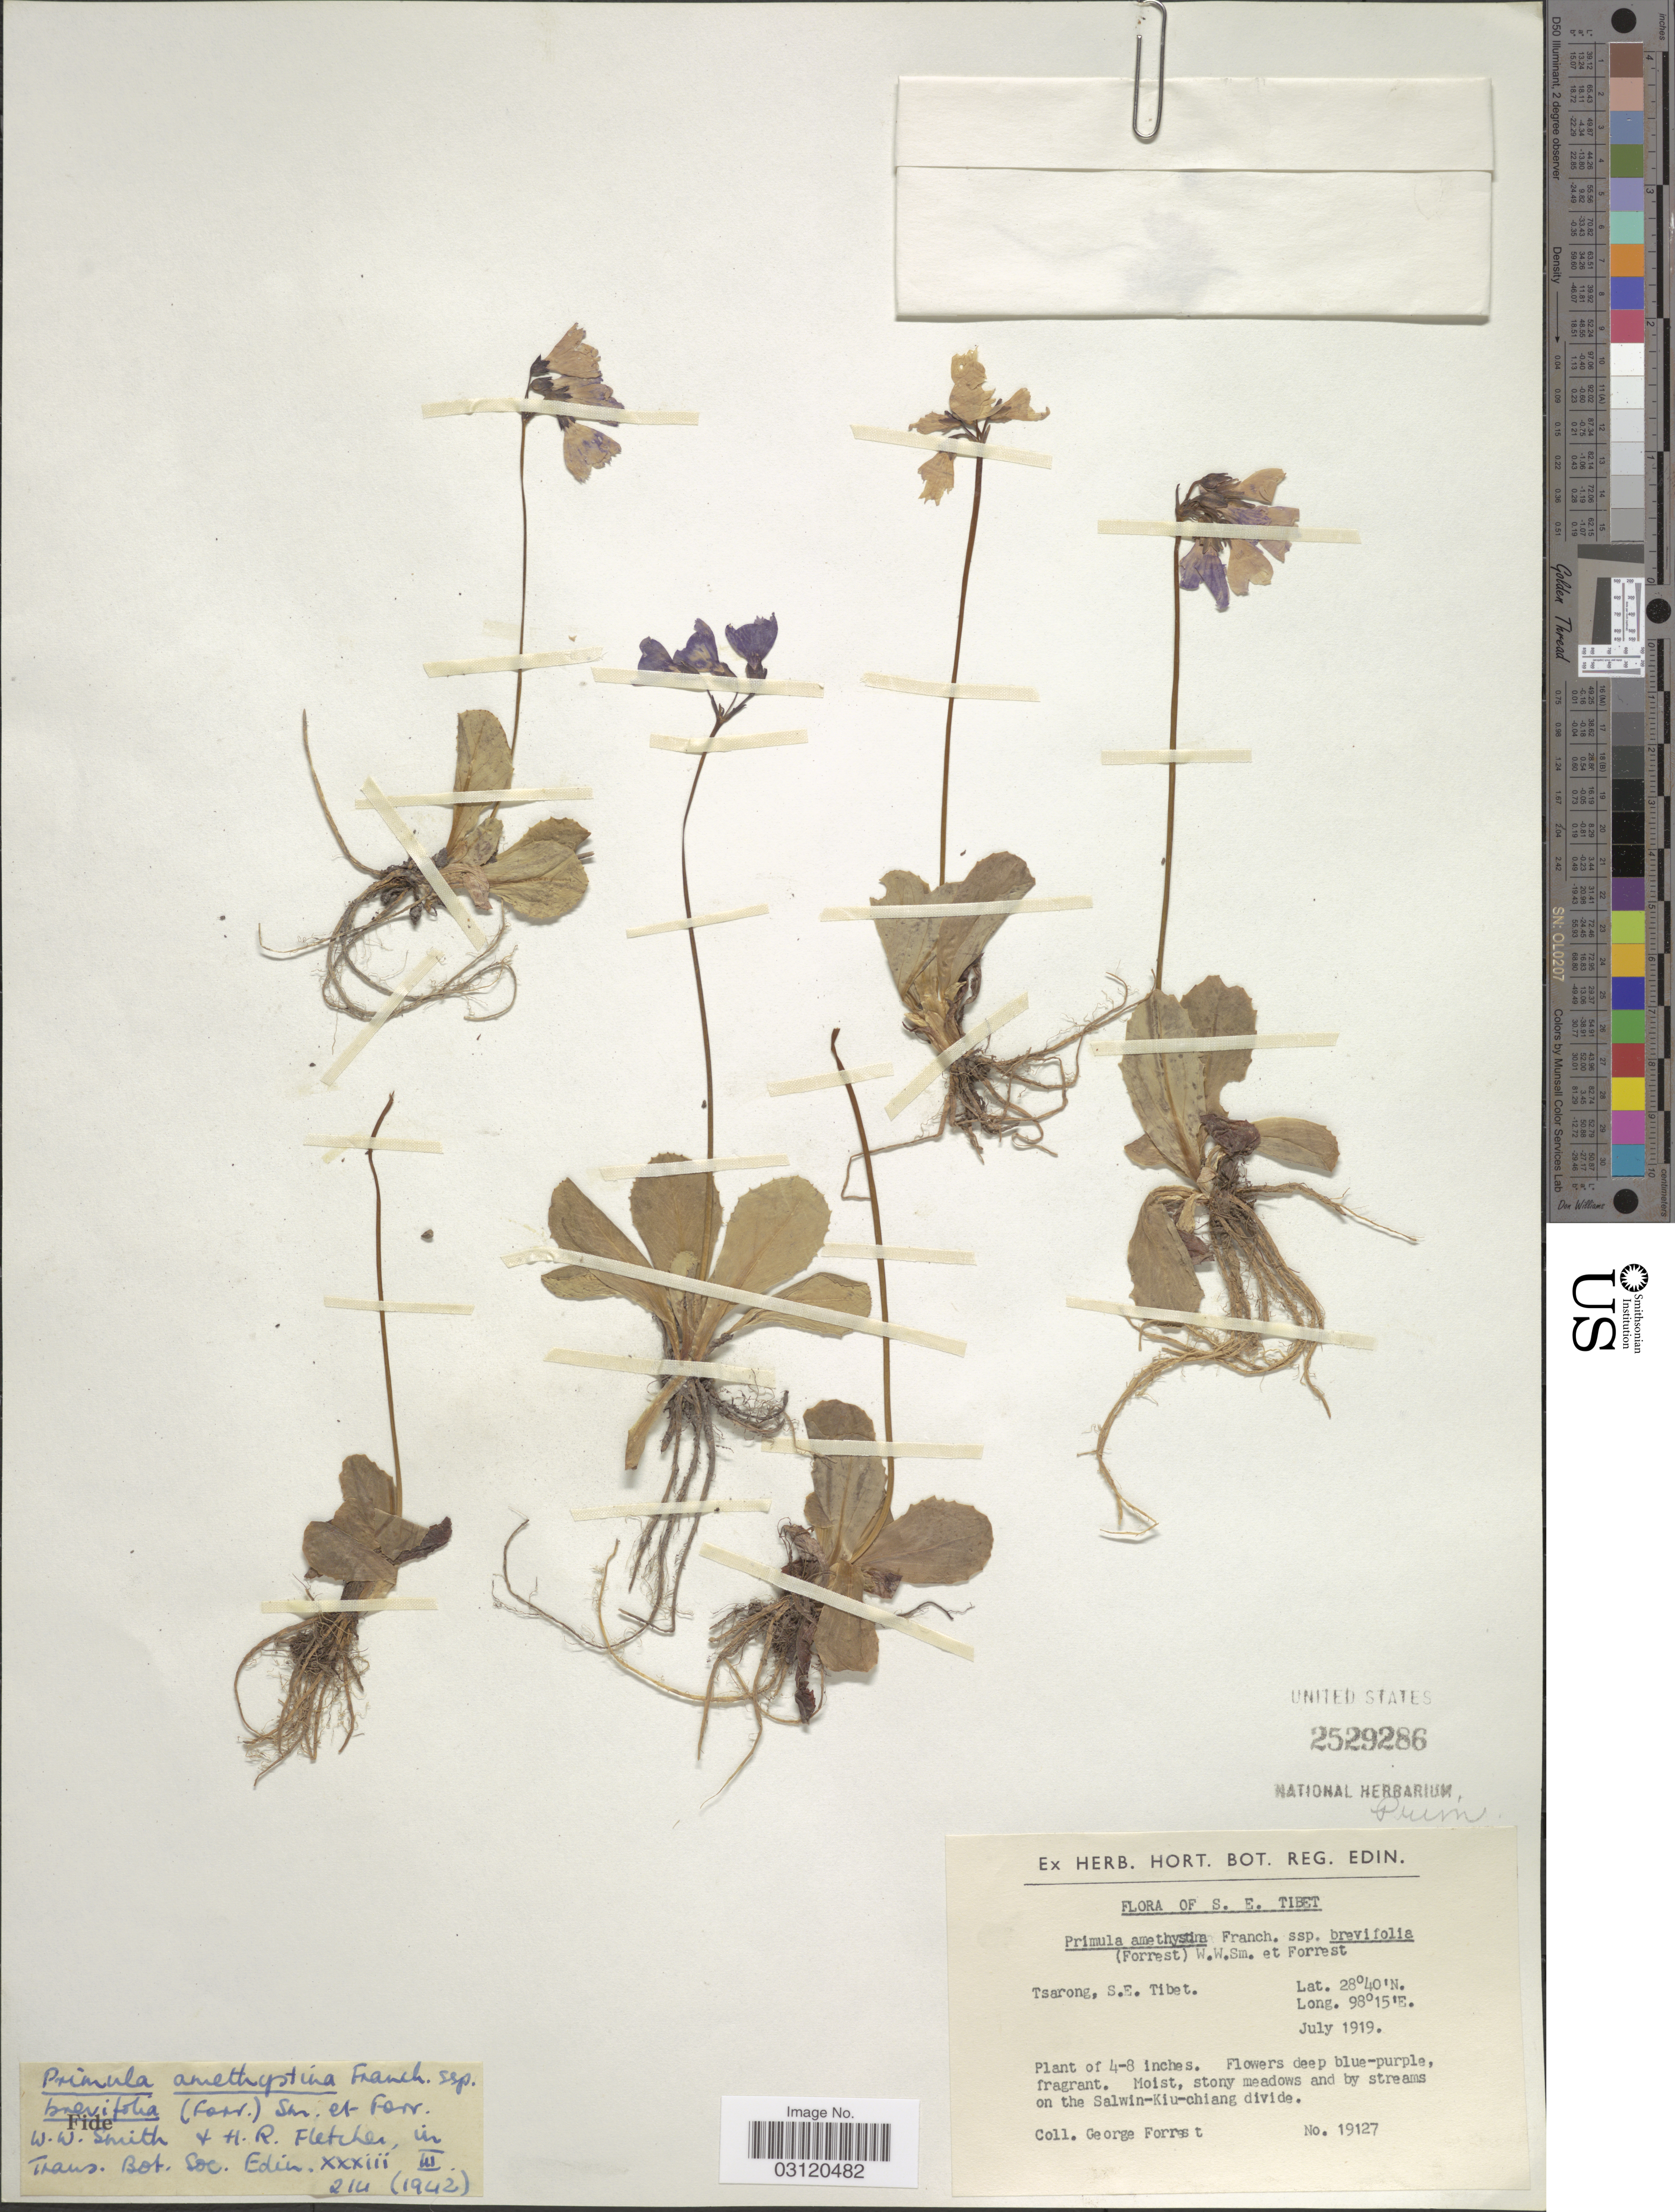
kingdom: Plantae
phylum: Tracheophyta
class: Magnoliopsida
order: Ericales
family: Primulaceae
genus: Primula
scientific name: Primula amethystina subsp. brevifolia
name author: (Forrest) W.W. Sm. & Forrest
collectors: G. Forrest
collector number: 19127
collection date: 1919-07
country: China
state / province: Xizang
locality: S.E. Tibet. Tsarong. Moist, stony meadows and by streams on the Salwin-Kiu-chiang divide.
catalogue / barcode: US 2529286